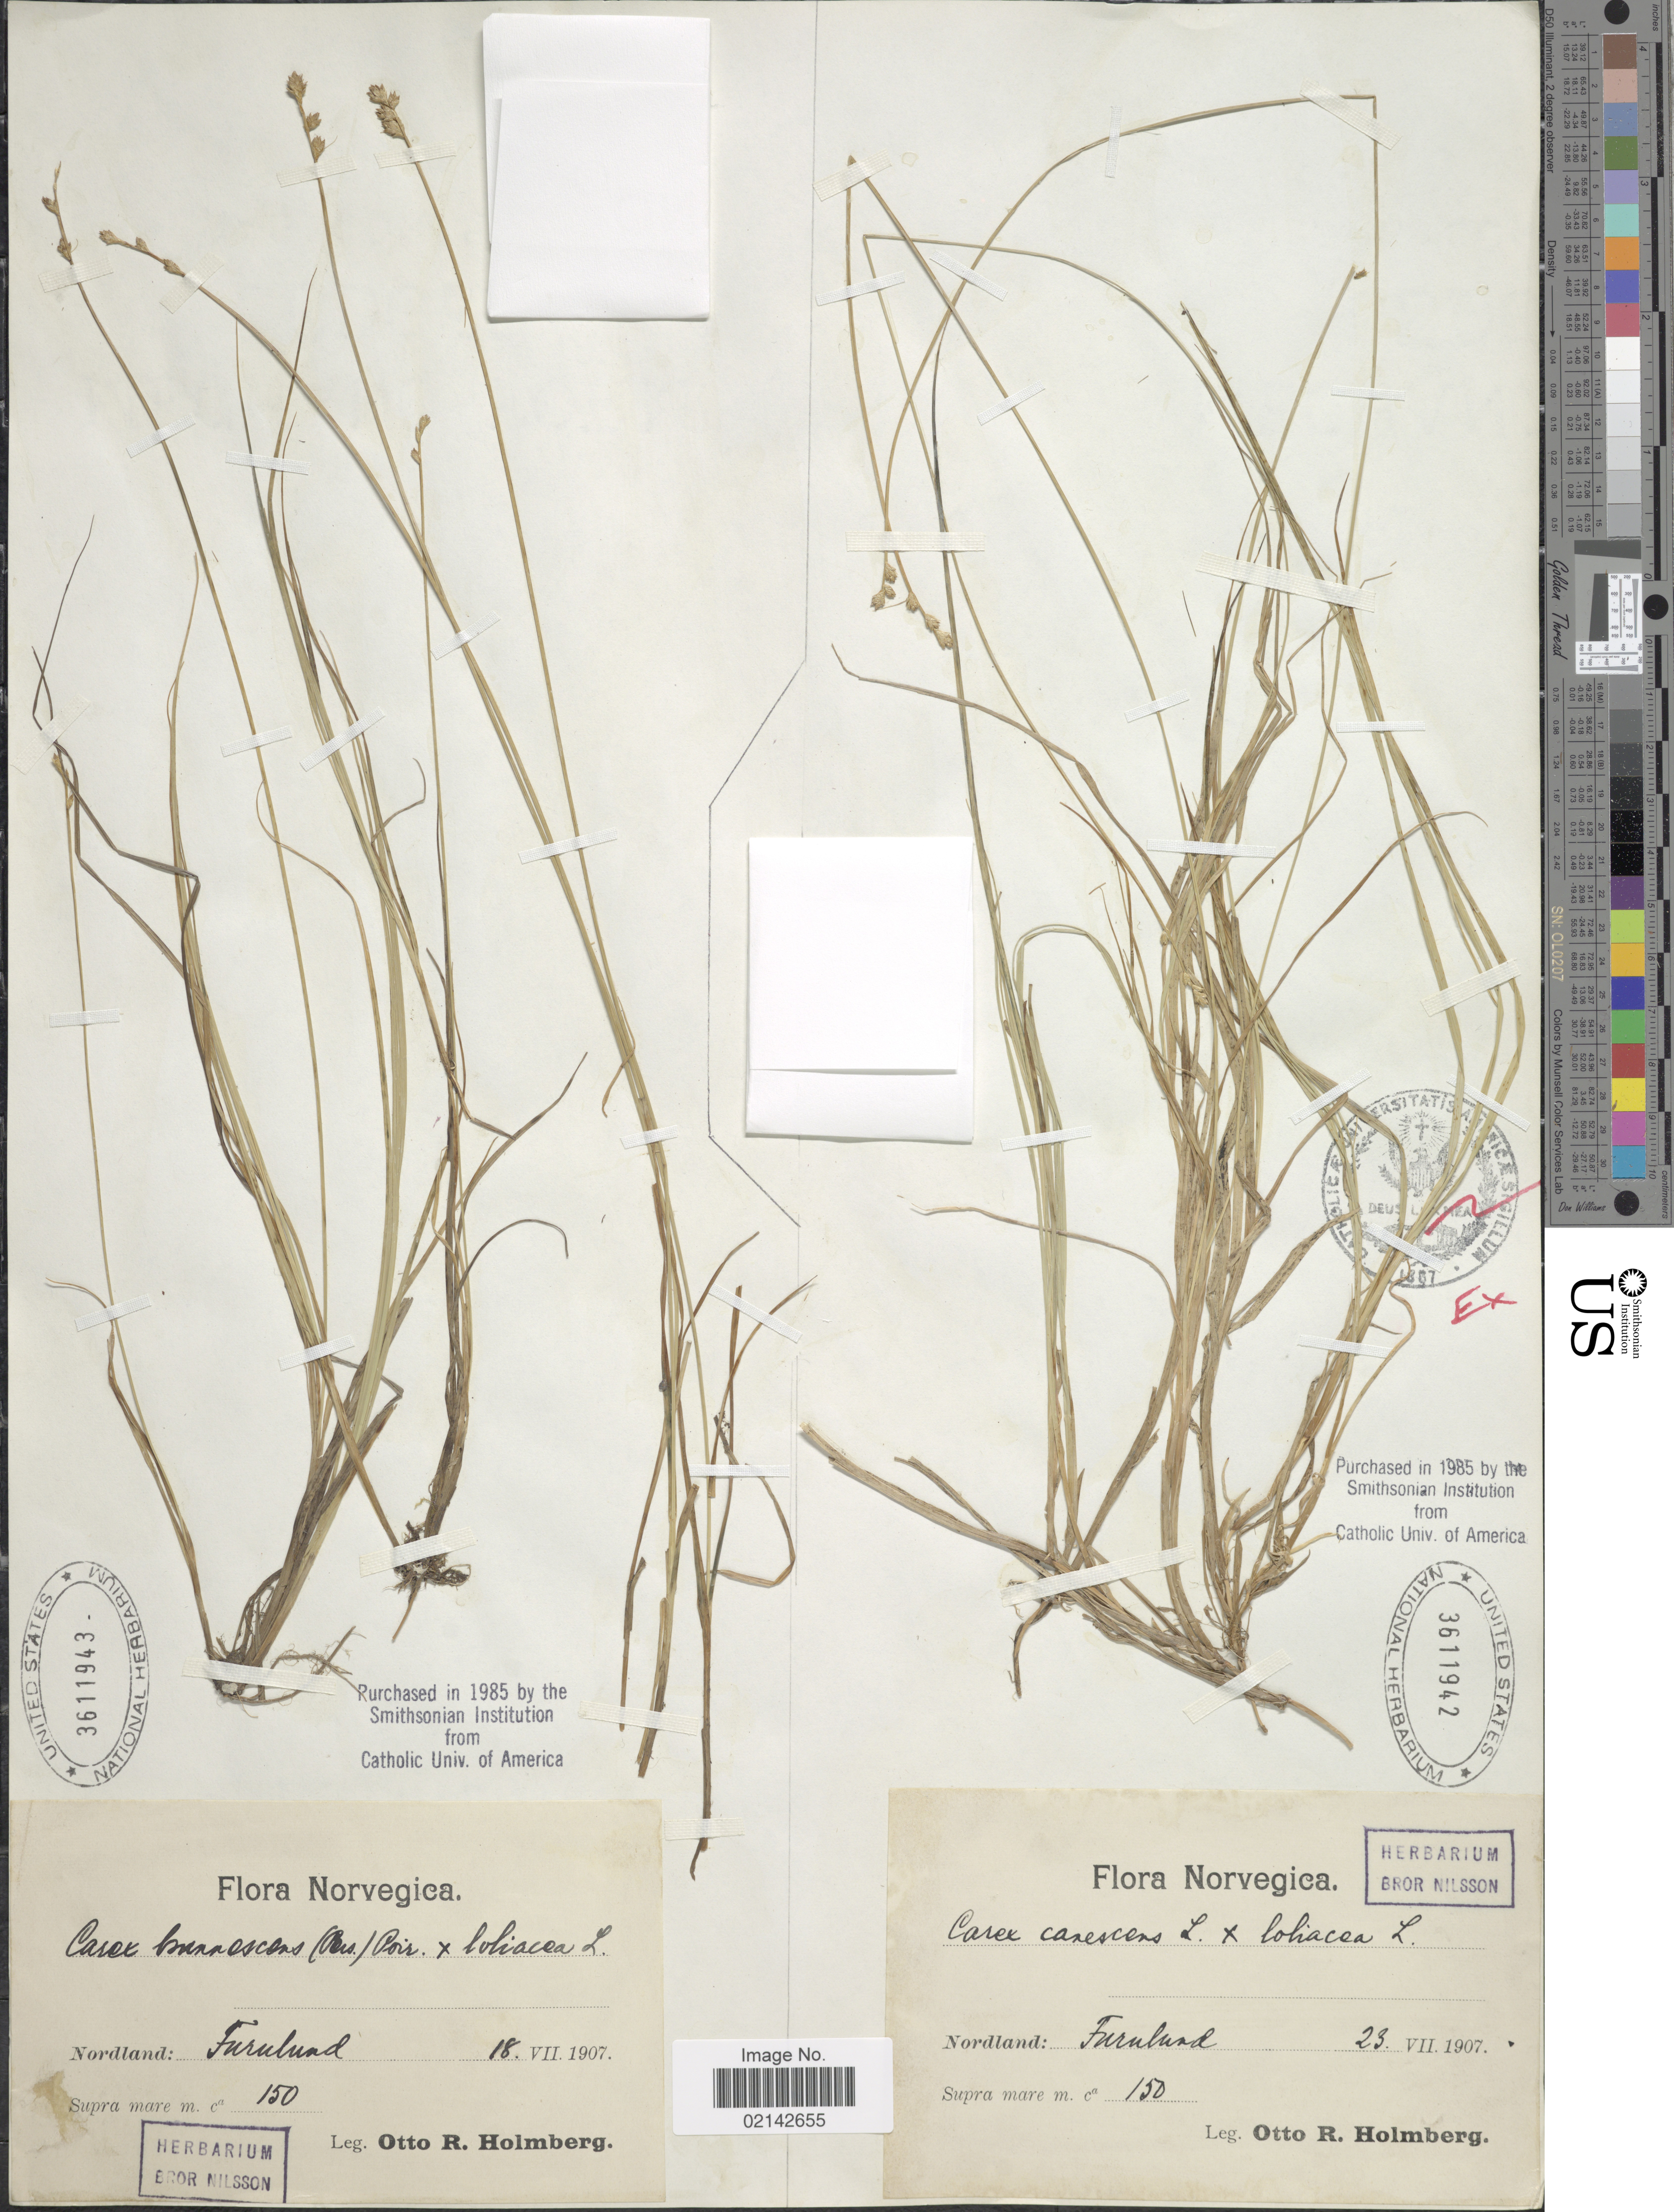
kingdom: Plantae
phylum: Tracheophyta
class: Liliopsida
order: Poales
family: Cyperaceae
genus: Carex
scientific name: Carex canescens L. x C. loliacea L.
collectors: O. Holmberg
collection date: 1907-07-18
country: Norway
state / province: Nordland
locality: Norvegica, Furuluad.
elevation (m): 150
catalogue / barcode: US 3611943